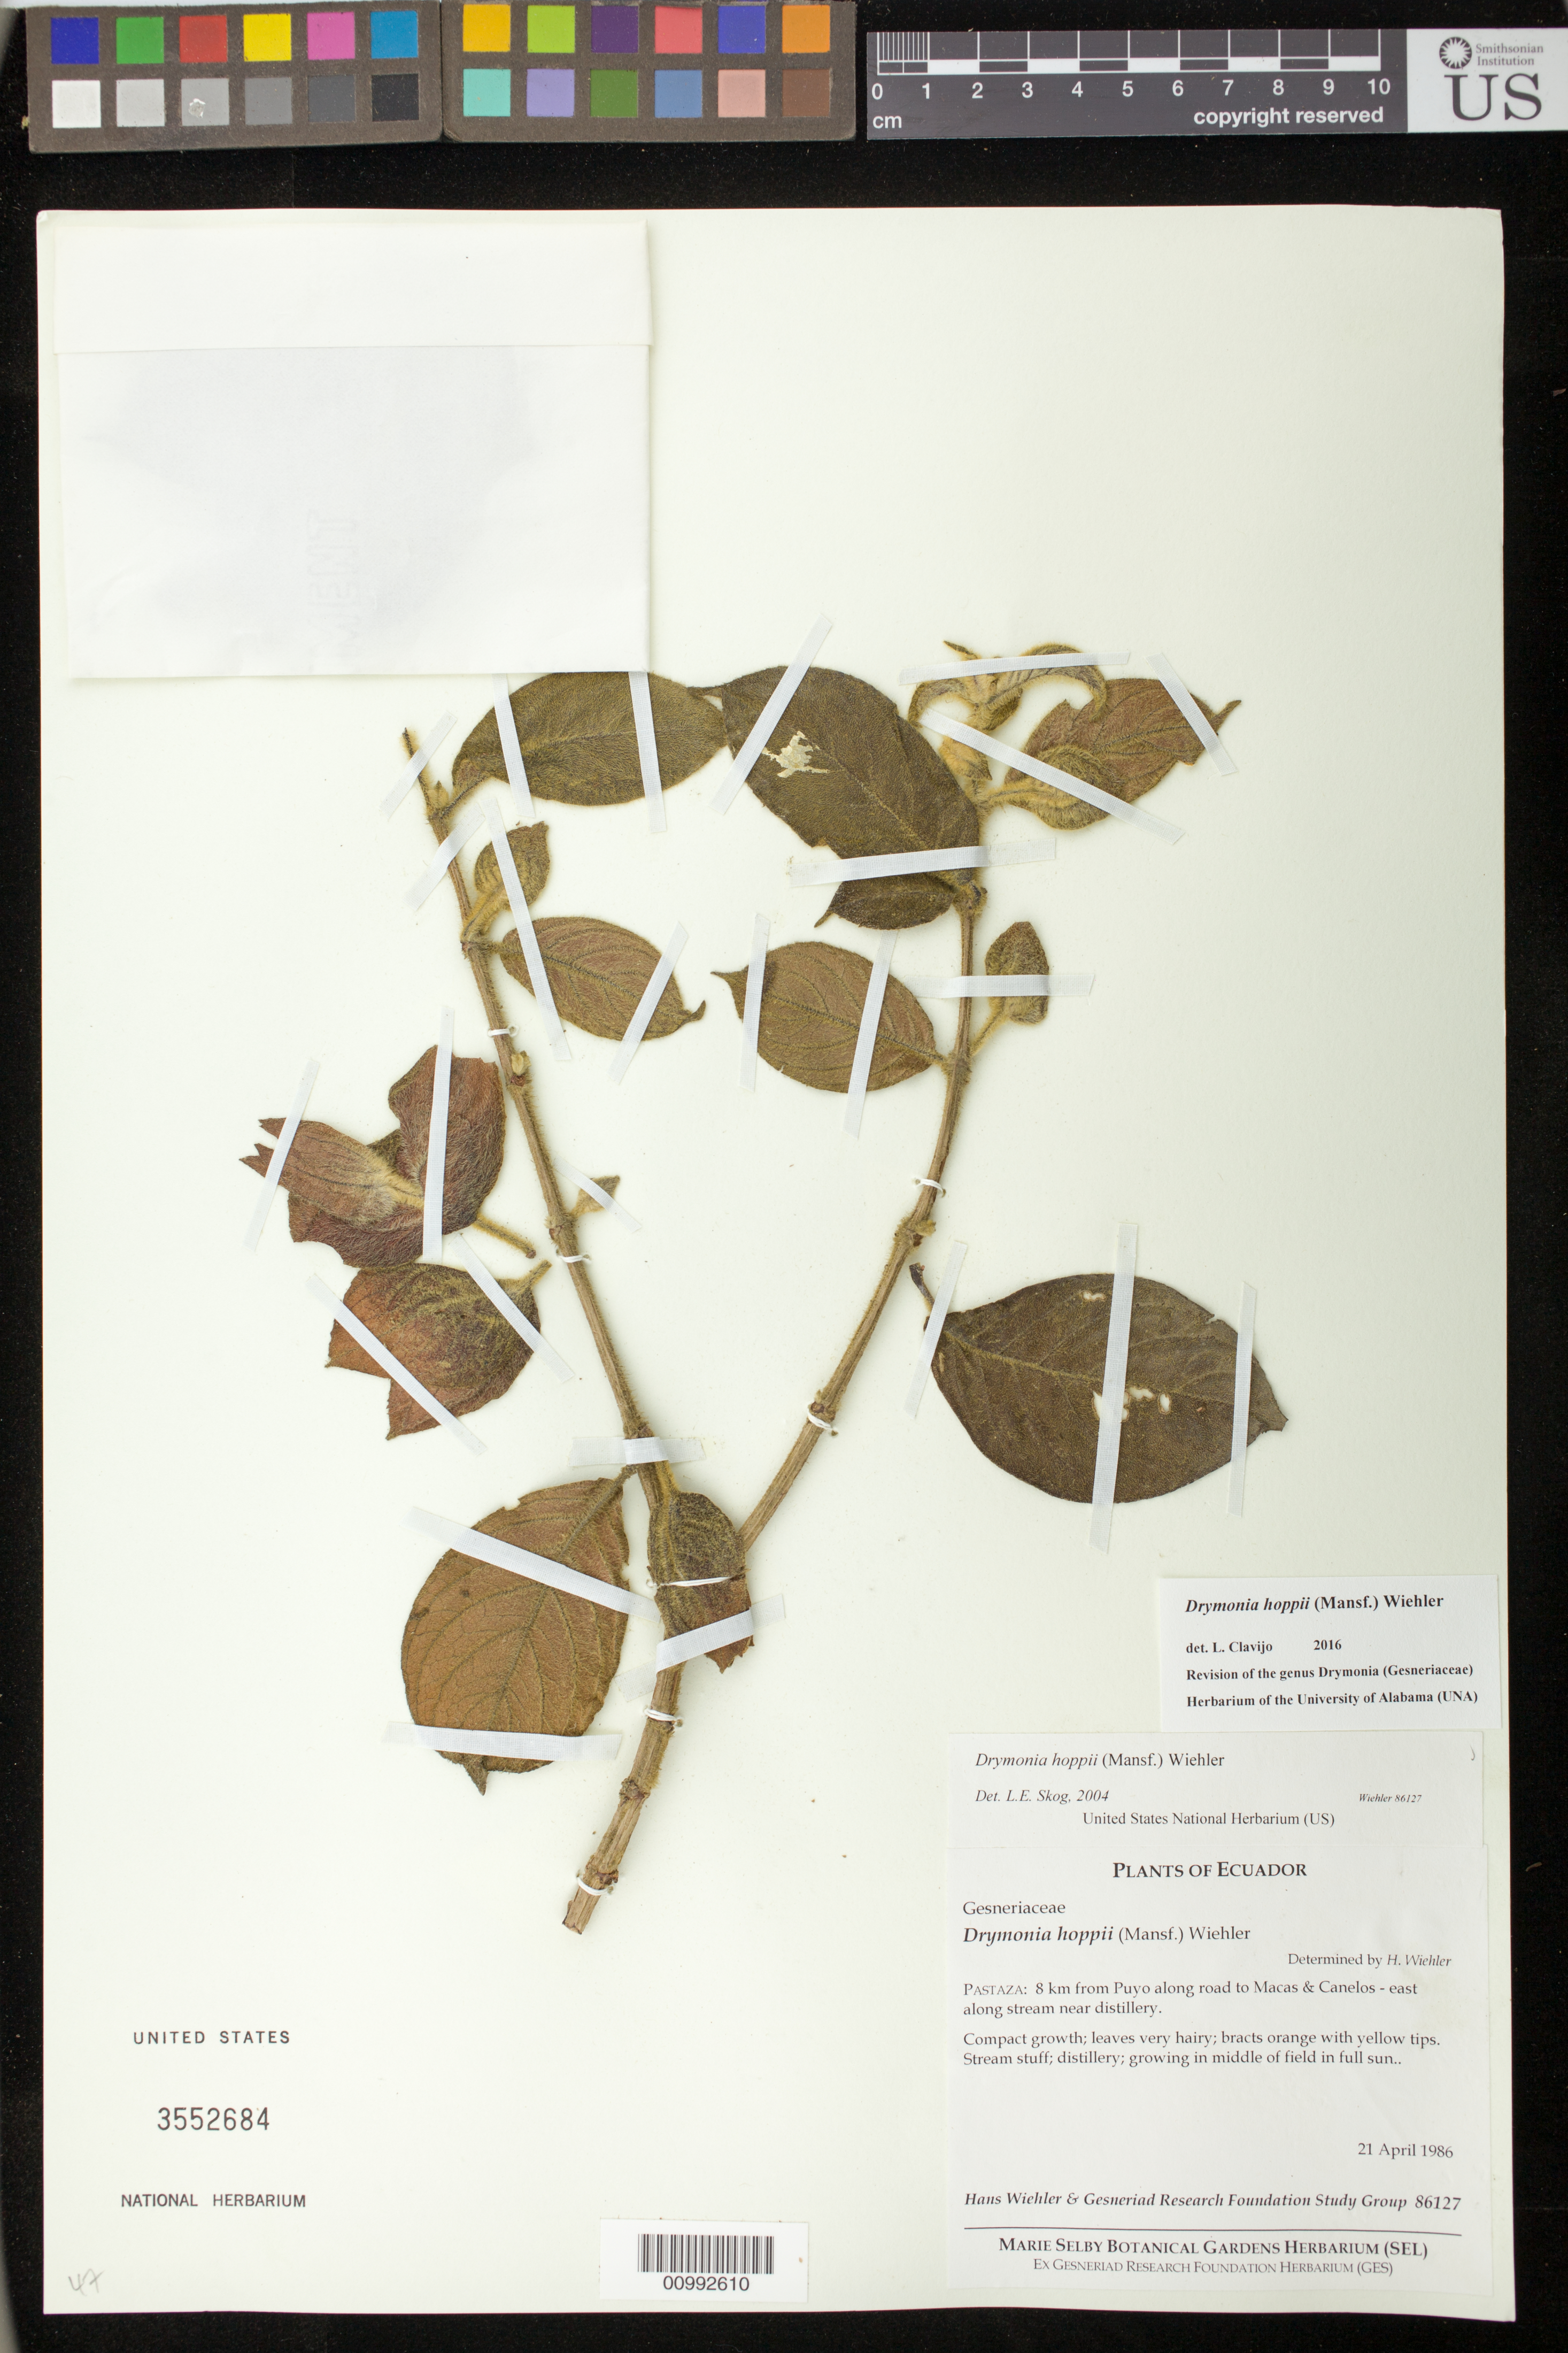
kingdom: Plantae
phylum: Tracheophyta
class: Magnoliopsida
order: Lamiales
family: Gesneriaceae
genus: Drymonia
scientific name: Drymonia hoppii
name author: (Mansf.) Wiehler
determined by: Skog, Laurence E.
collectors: H. J. Wiehler & GRF Study Group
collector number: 86127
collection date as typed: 21 Apr 1986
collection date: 1986-04-21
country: Ecuador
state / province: Pastaza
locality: Pastaza: 8 km from Puyo along road to Macas & Canelos - east along stream near distillery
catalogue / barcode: US 3552684